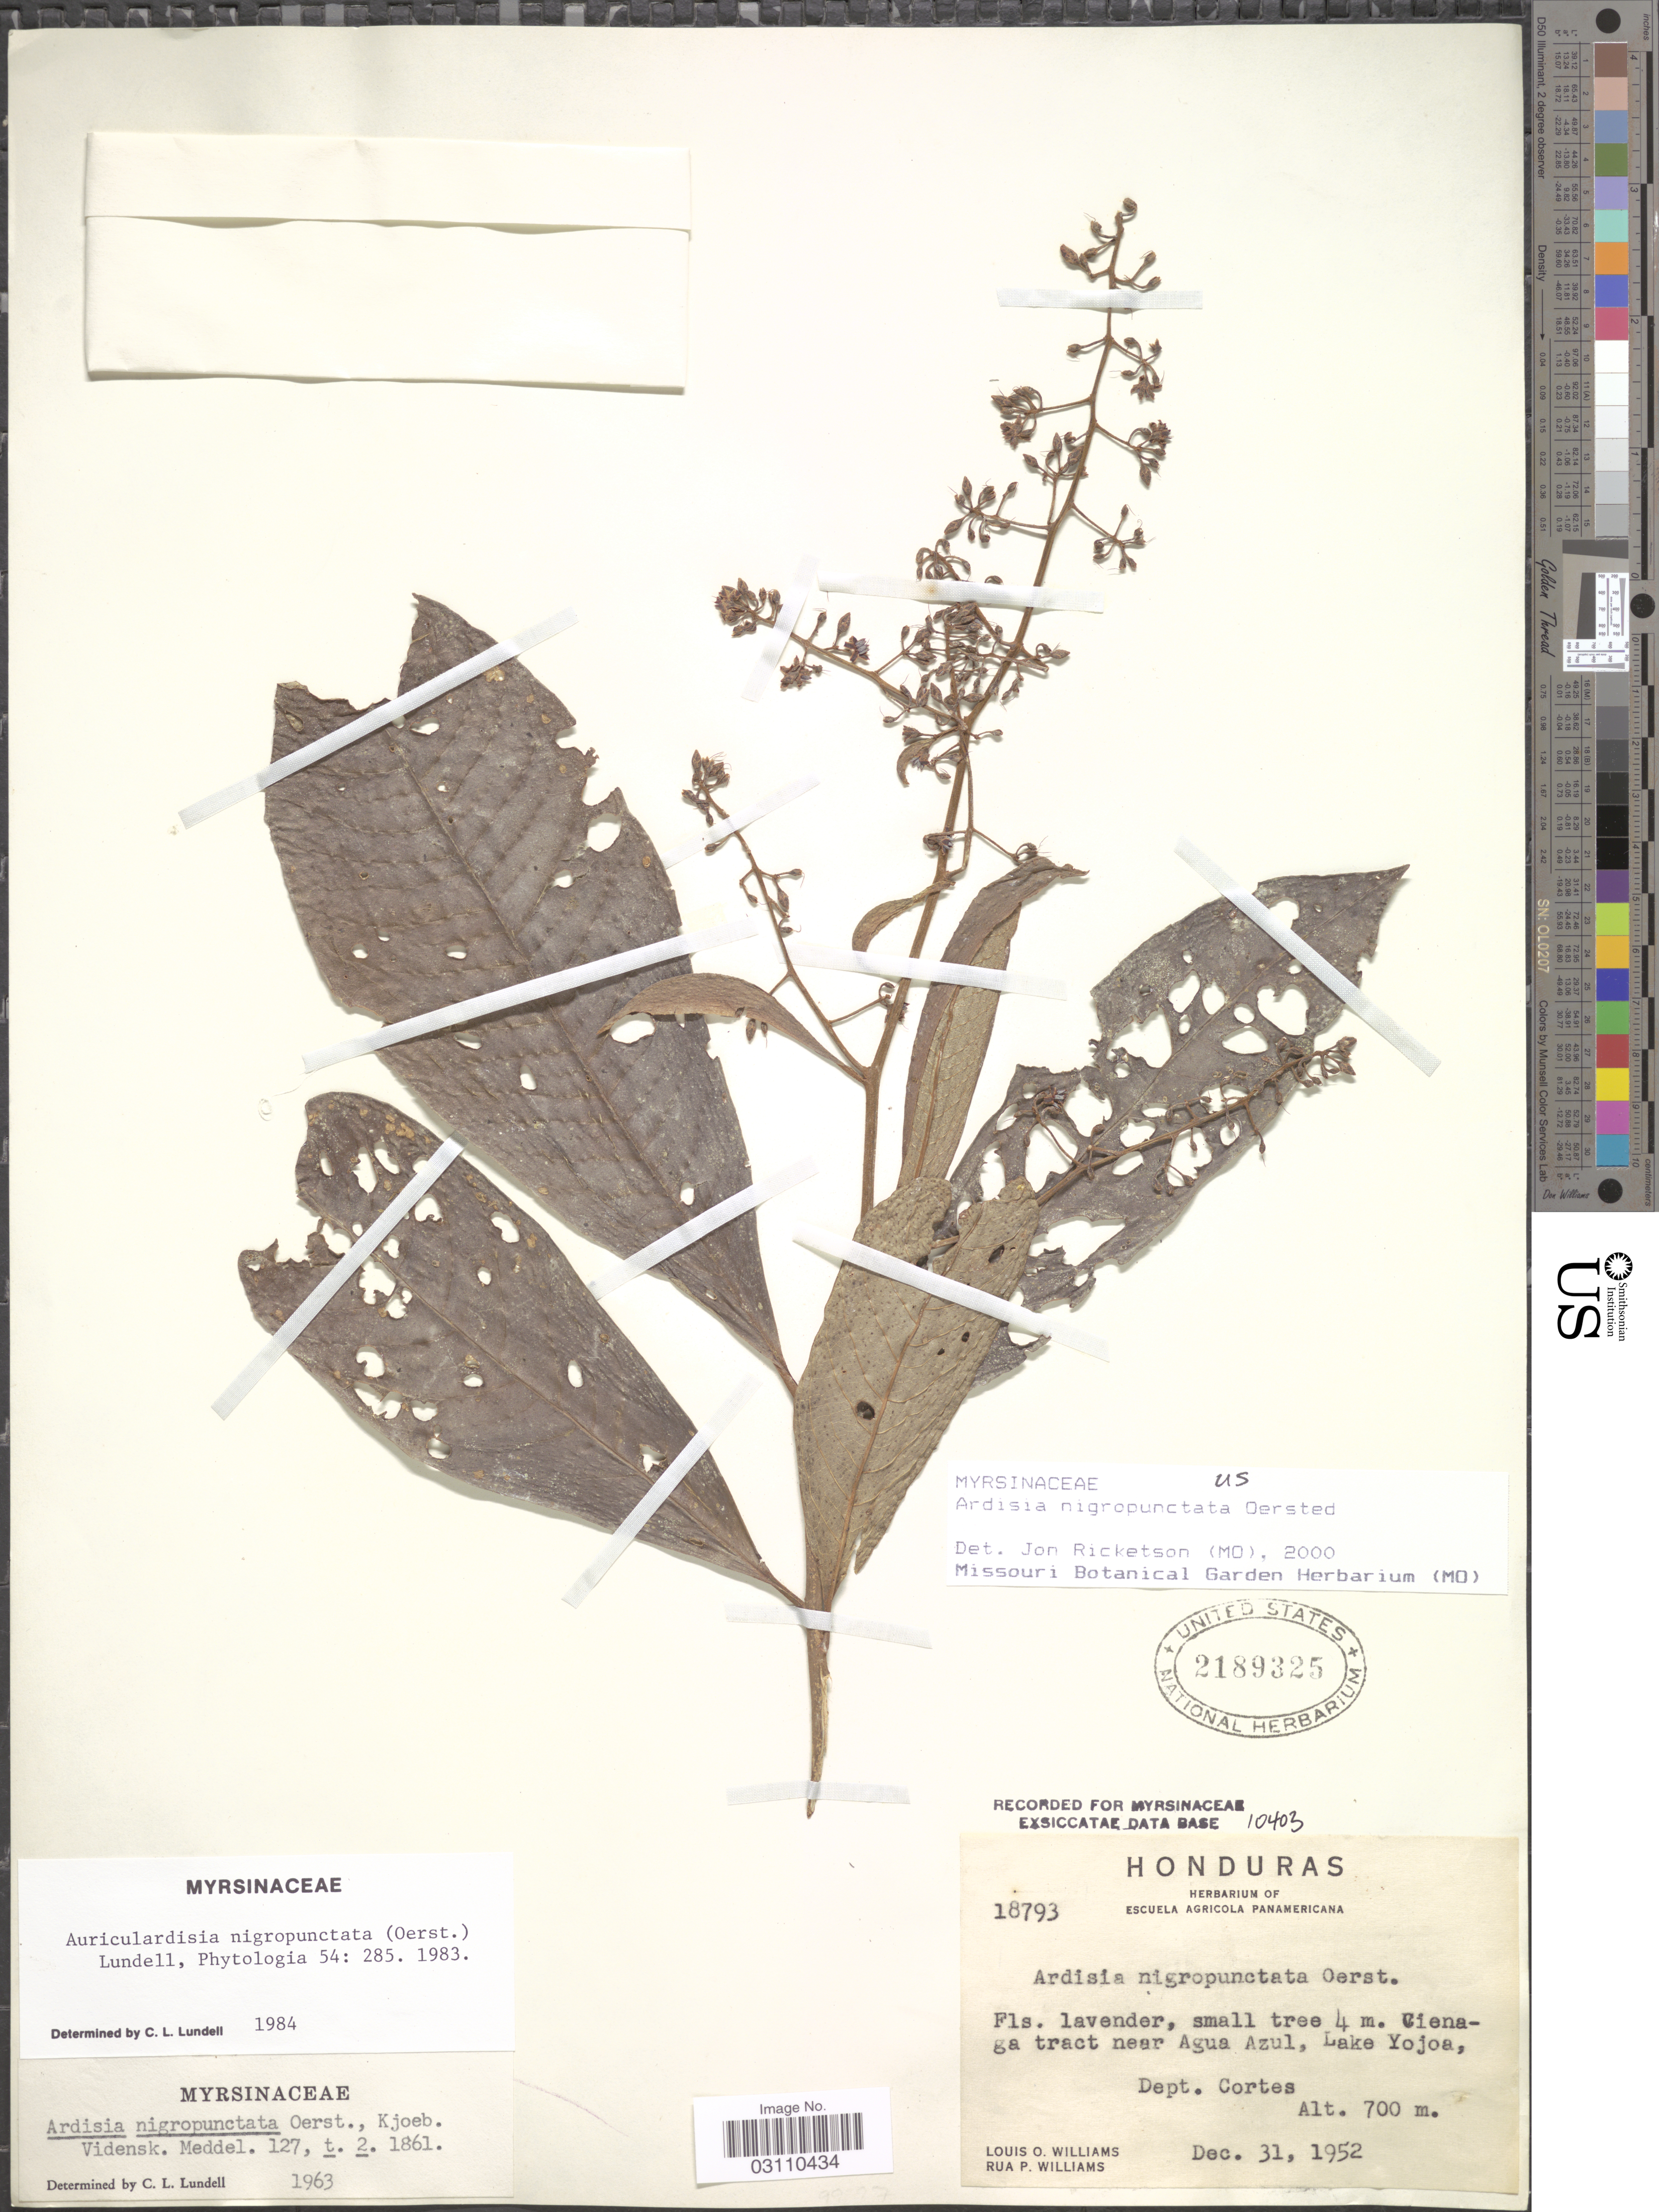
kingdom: Plantae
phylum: Tracheophyta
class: Magnoliopsida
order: Ericales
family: Primulaceae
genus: Ardisia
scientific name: Ardisia nigropunctata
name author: Oerst.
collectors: L. O. Williams & R. P. Williams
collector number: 18793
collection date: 1952-12-31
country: Honduras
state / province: Cortés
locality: Cienaga tract near Agua Azul, Lake Yojoa, Dept. Cortes.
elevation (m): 700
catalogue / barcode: US 2189325